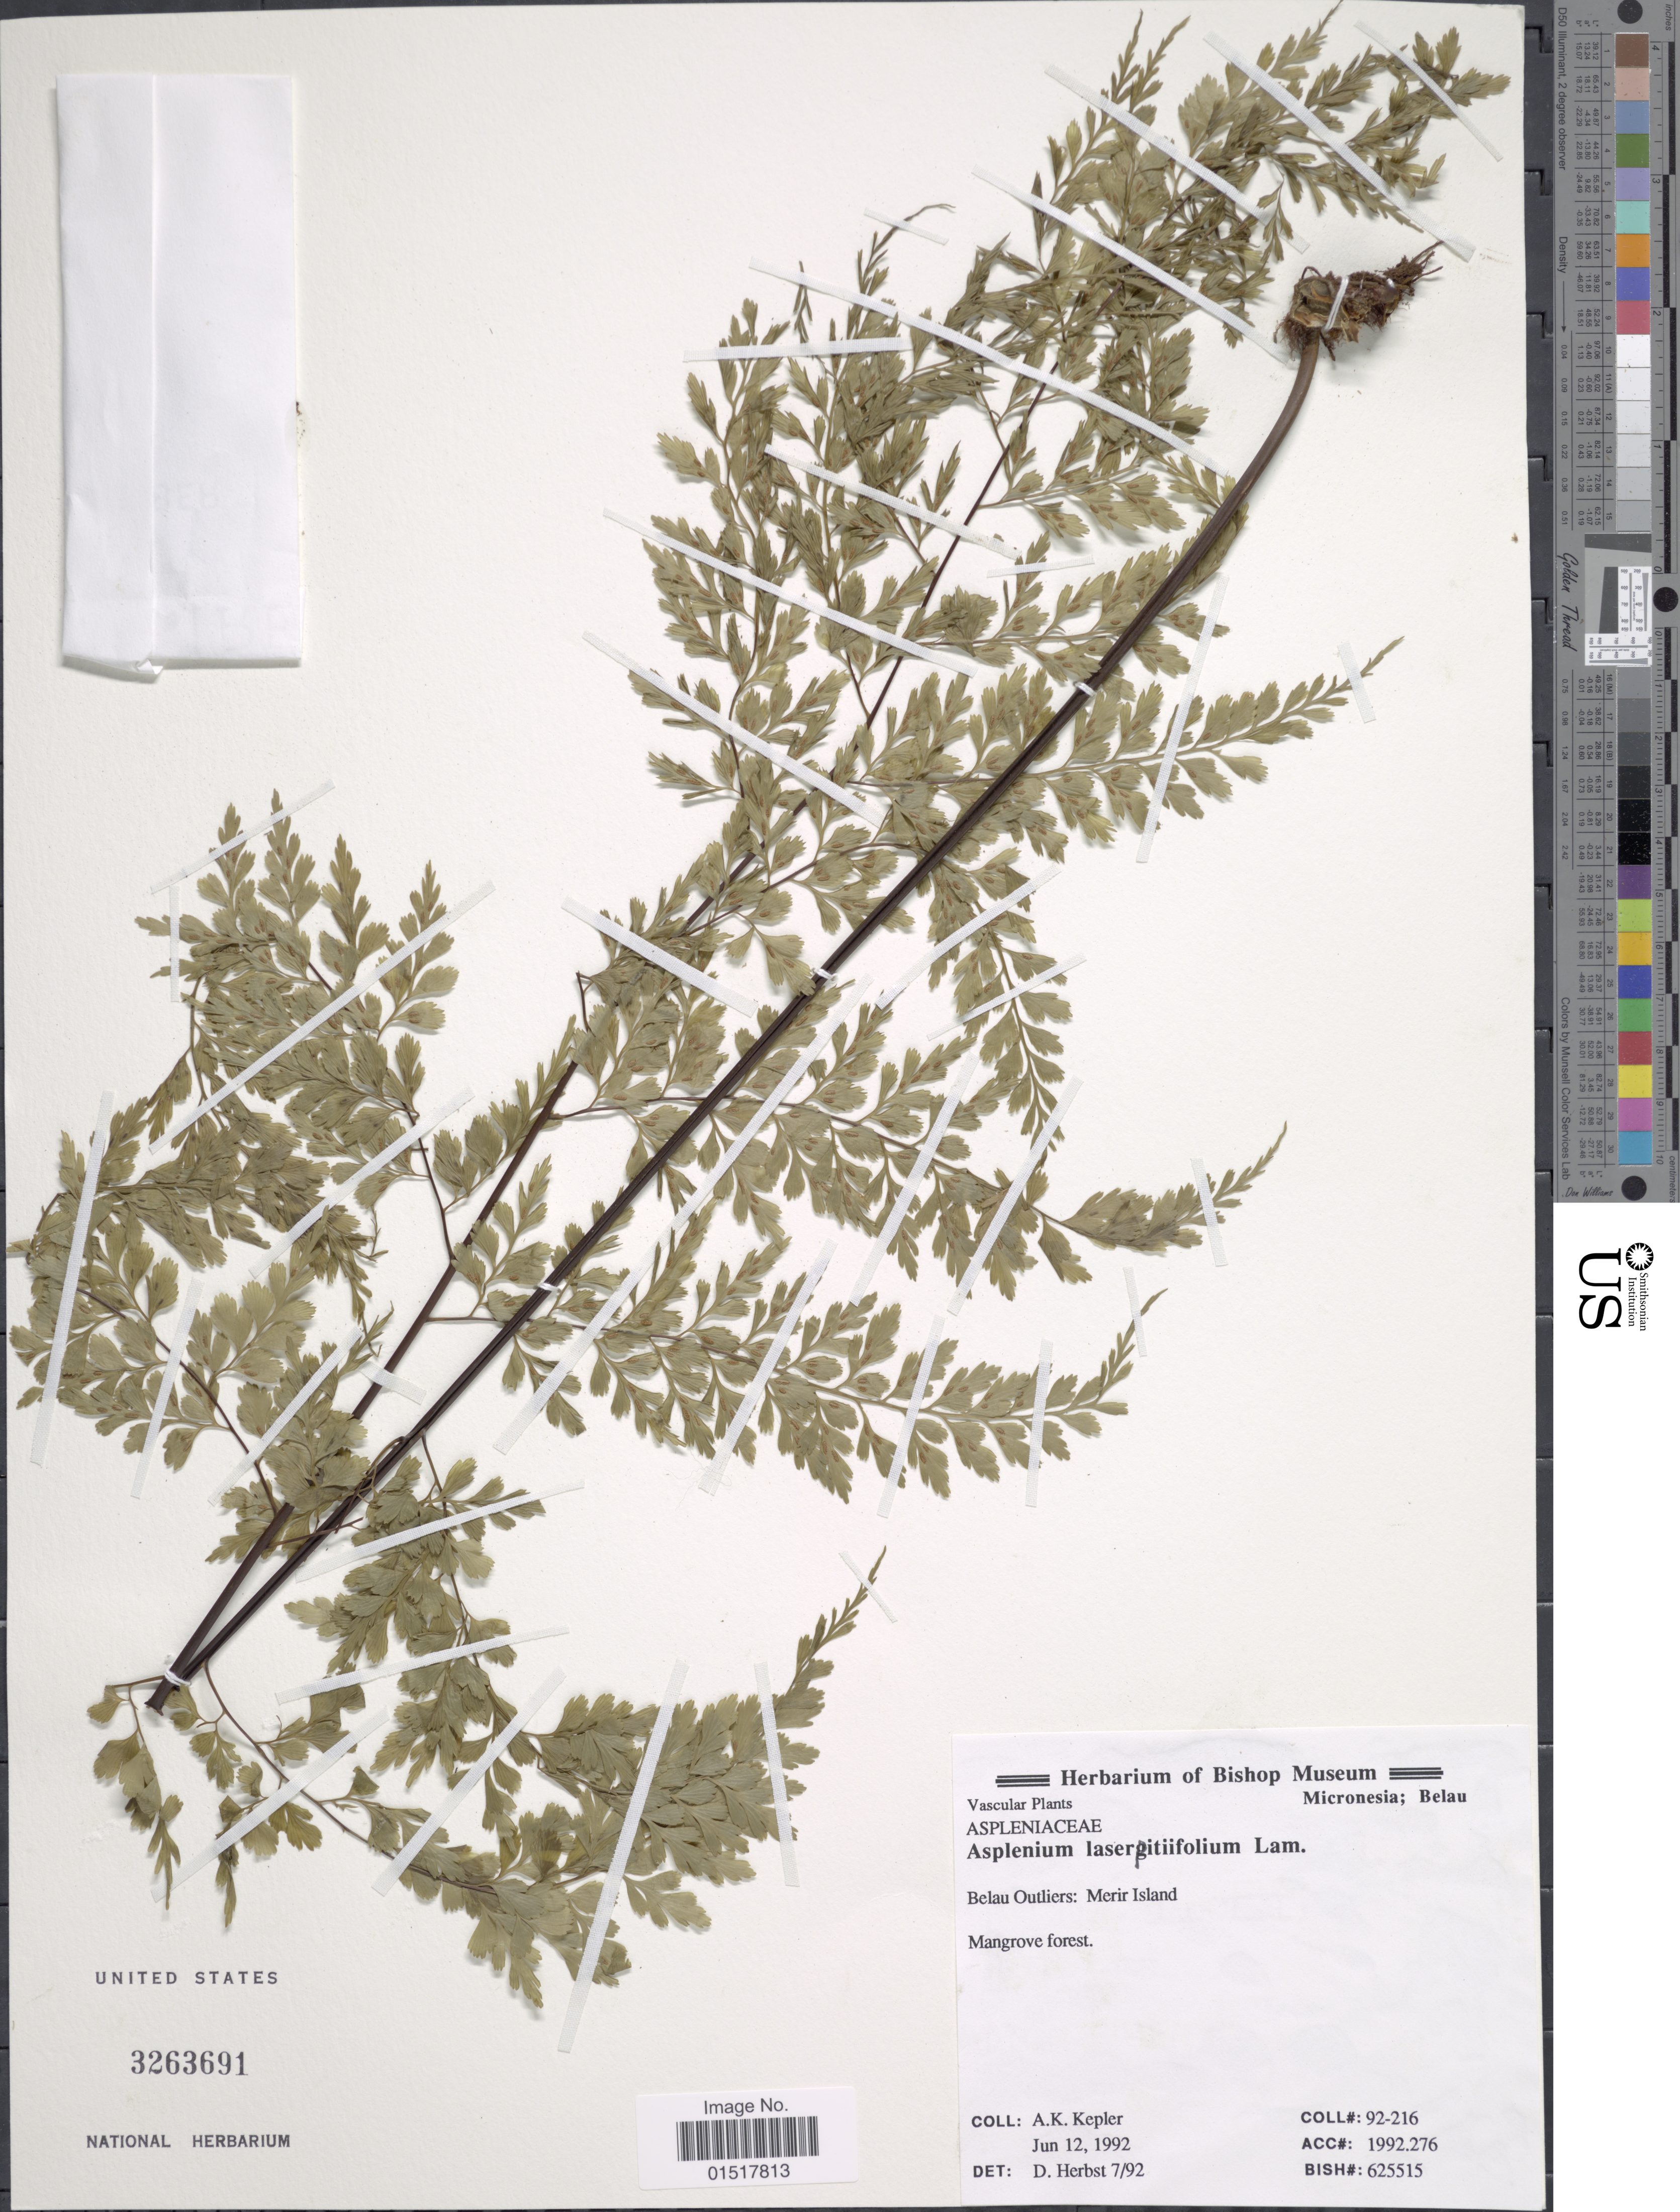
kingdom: Plantae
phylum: Tracheophyta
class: Polypodiopsida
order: Polypodiales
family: Aspleniaceae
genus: Asplenium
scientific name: Asplenium laserpitiifolium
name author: Lam.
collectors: A. K. Kepler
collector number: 92-216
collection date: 1992-06-12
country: Palau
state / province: Belau Outliers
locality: Belau Outliers: Merir Island.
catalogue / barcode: US 3263691